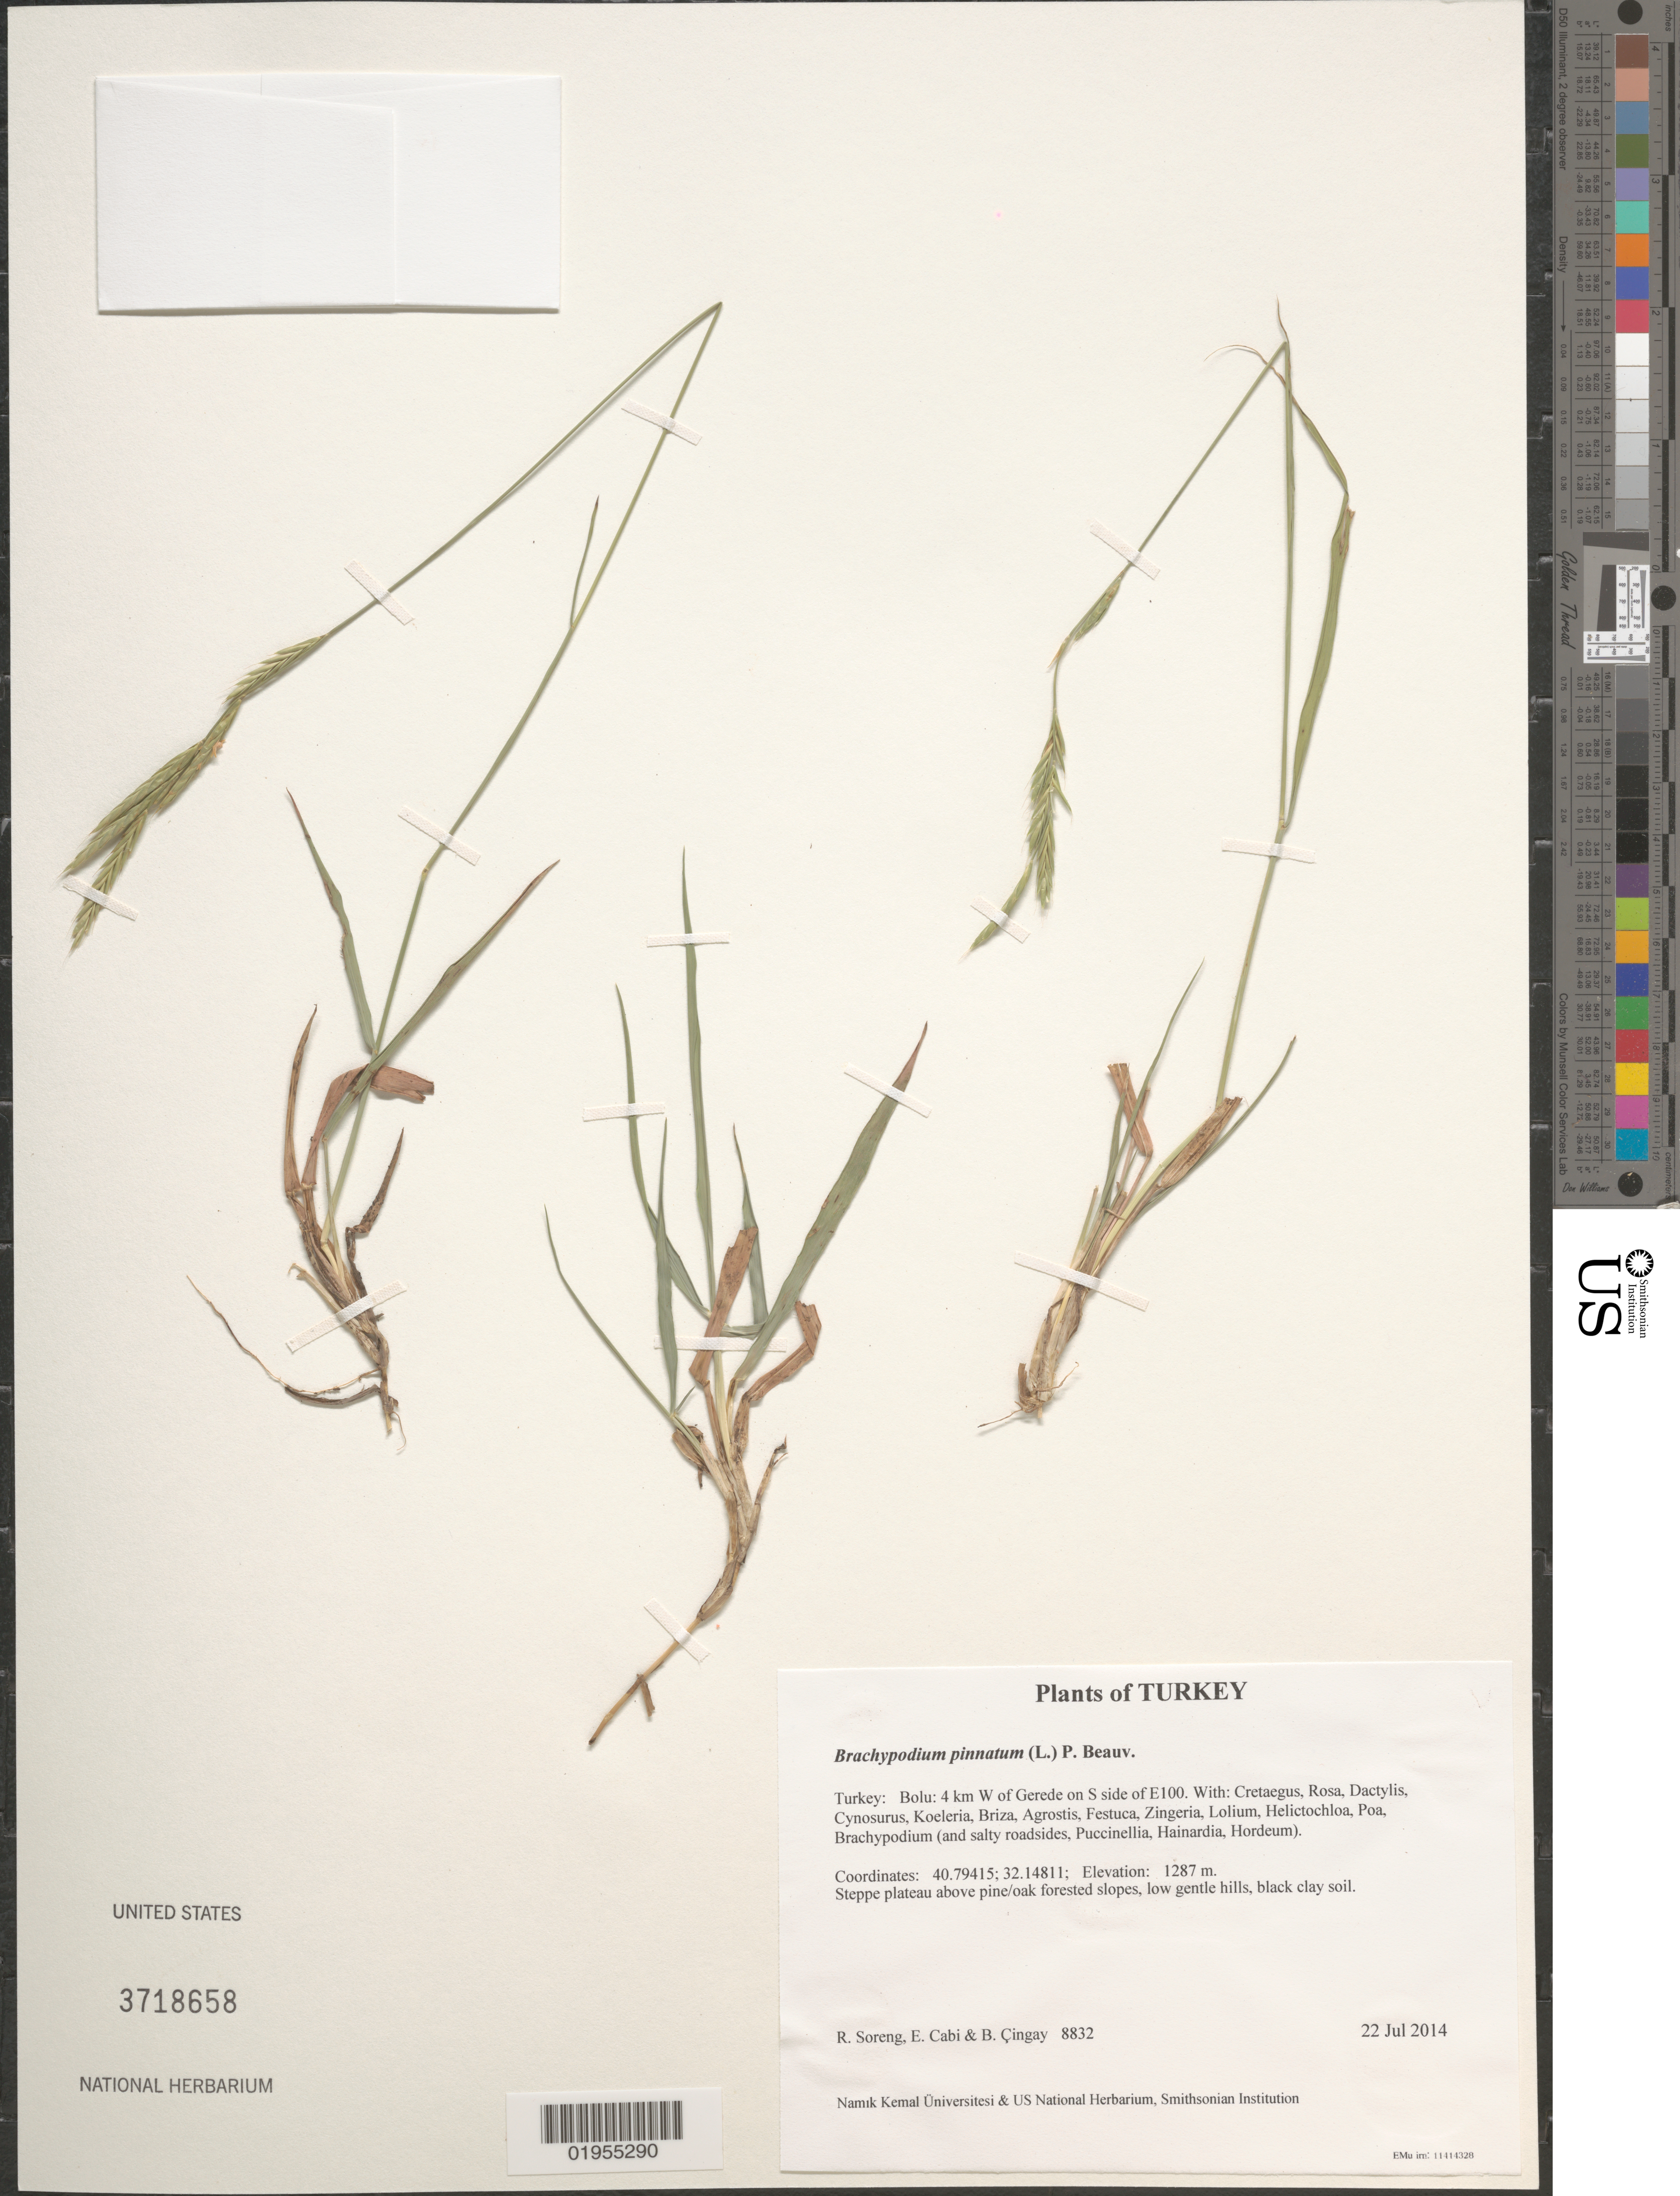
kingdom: Plantae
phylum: Tracheophyta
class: Liliopsida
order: Poales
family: Poaceae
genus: Brachypodium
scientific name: Brachypodium pinnatum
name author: (L.) P. Beauv.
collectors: R. J. Soreng, E. Cabi & B. Çıngay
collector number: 8832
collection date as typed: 22 Jul 2014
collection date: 2014-07-22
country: Turkey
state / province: Bolu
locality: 4 km W of Gerede on S side of E100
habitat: Steppe plateau above pine/oak forested slopes, low gentle hills, black clay soil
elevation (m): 1287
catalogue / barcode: US 3718658